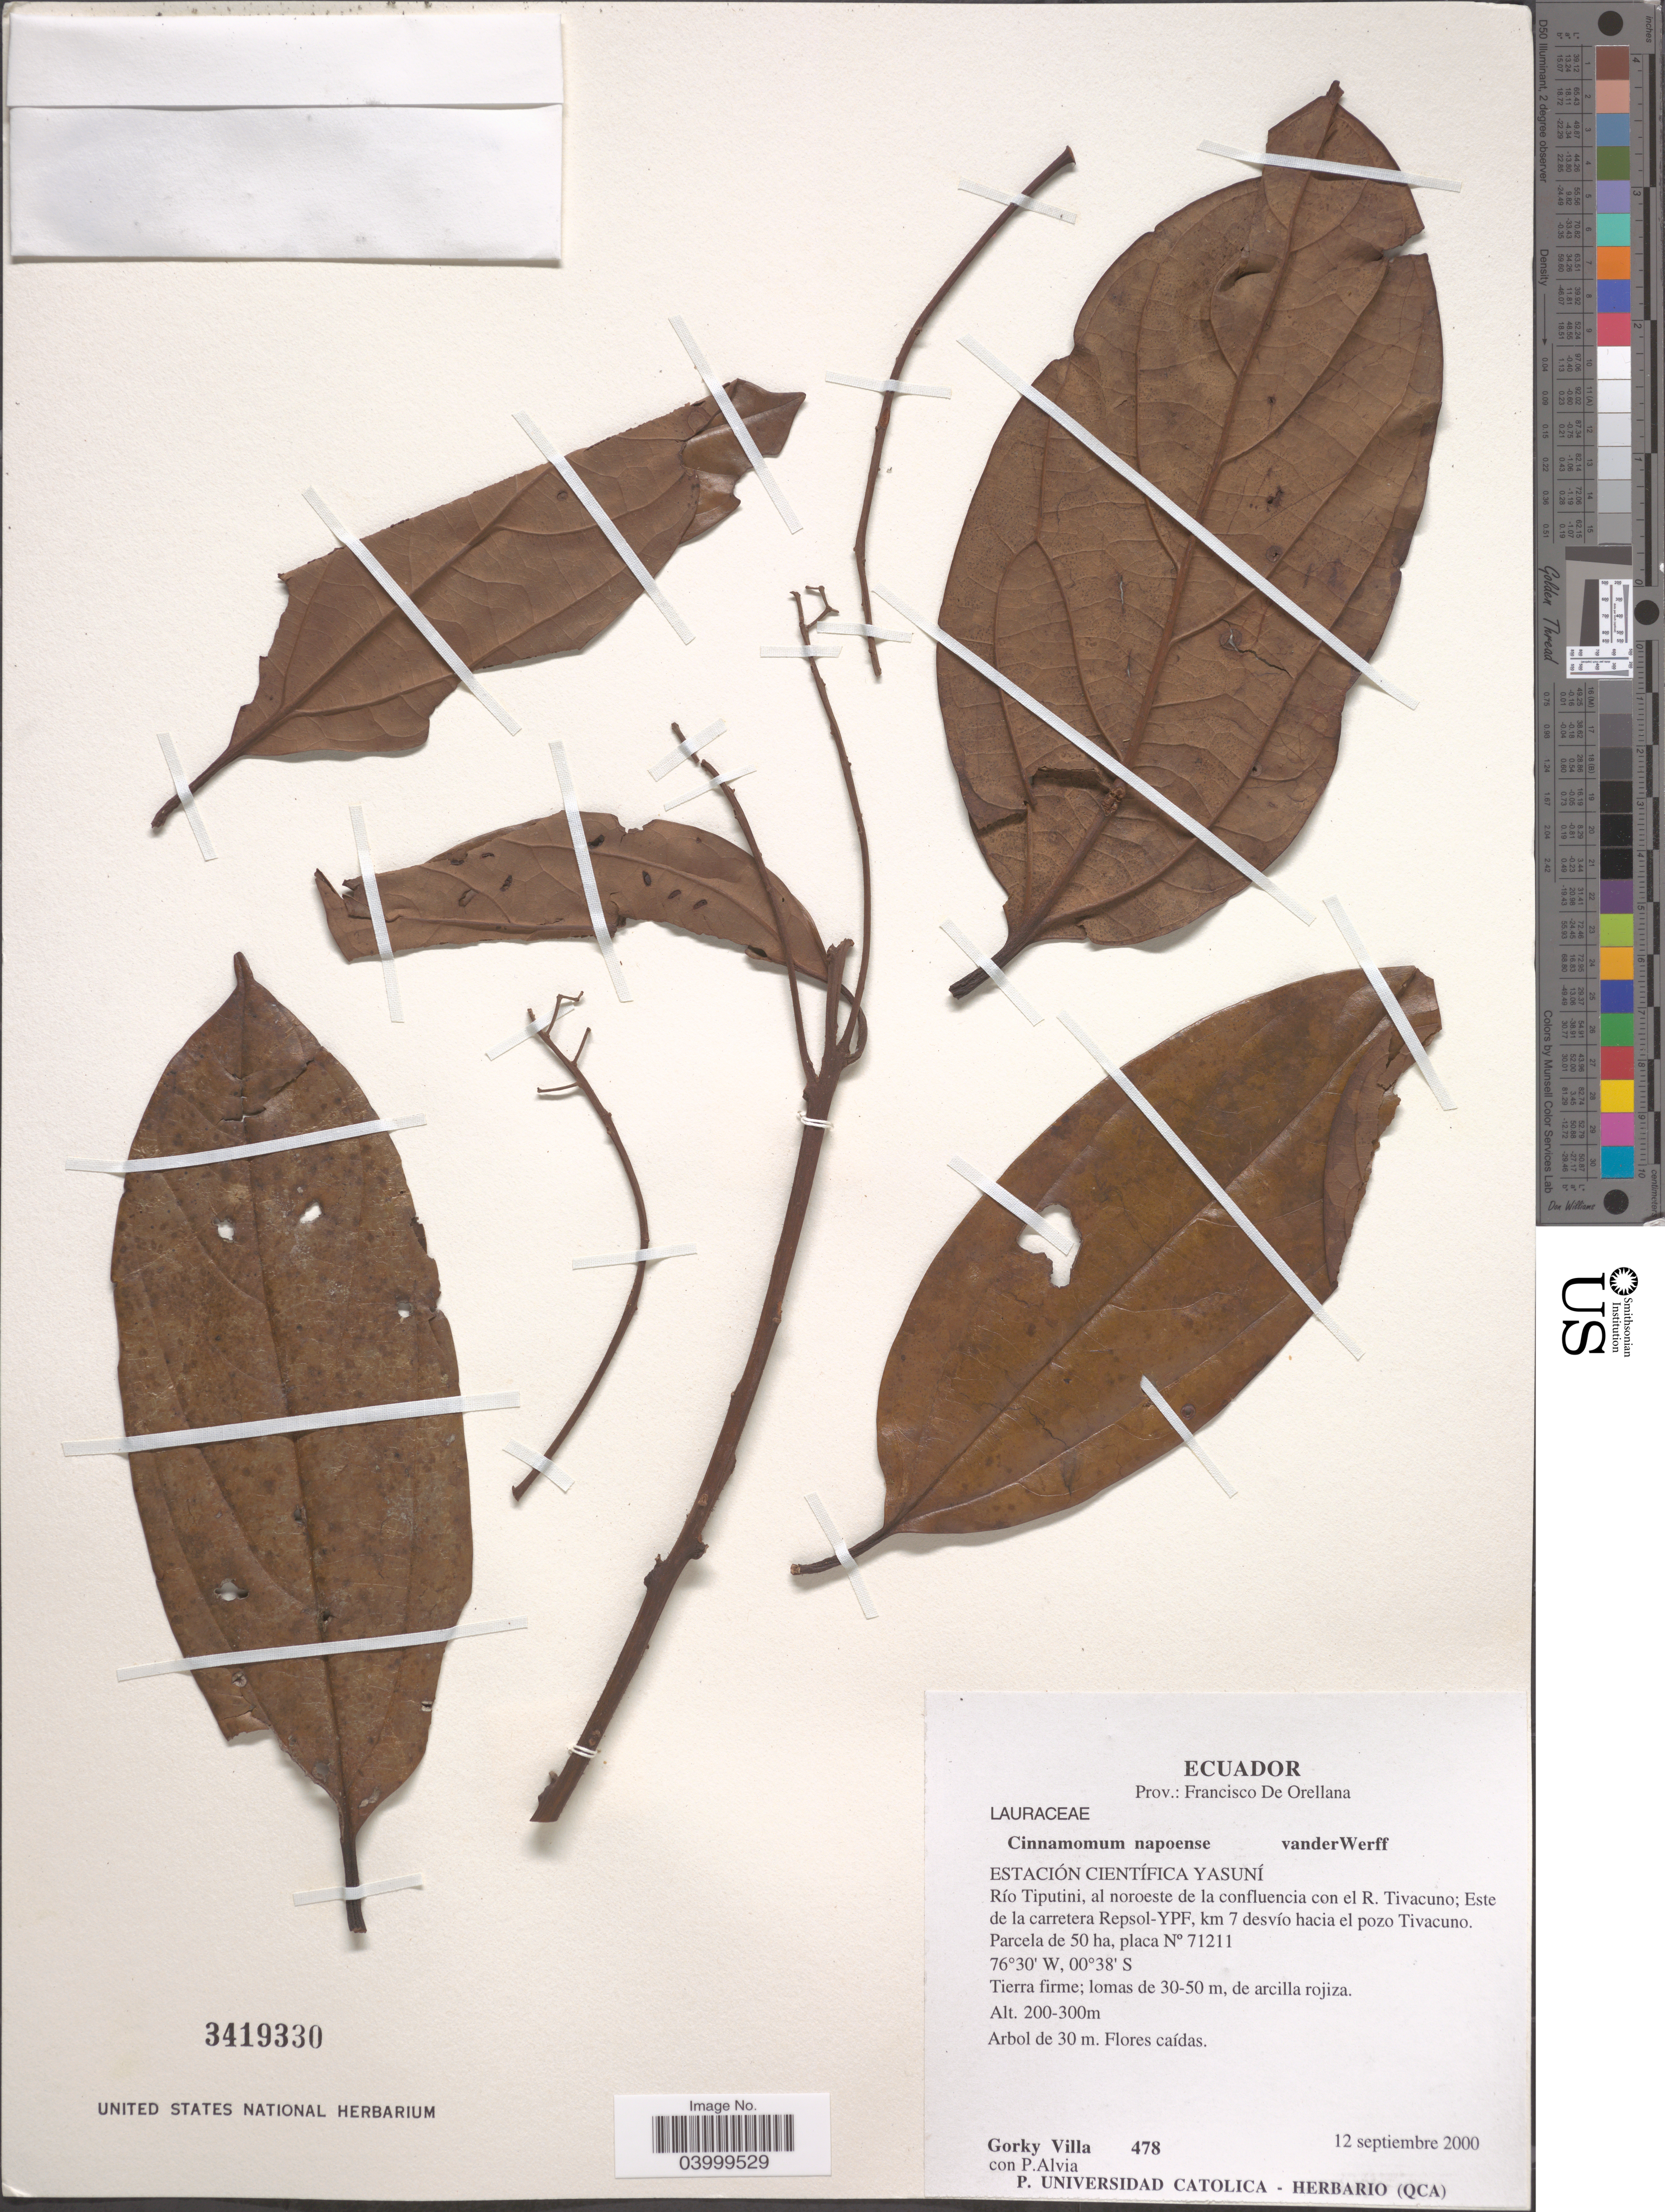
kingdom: Plantae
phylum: Tracheophyta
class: Magnoliopsida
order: Laurales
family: Lauraceae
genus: Cinnamomum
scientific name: Cinnamomum napoense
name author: van der Werff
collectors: G. Villa & P. Alvia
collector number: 478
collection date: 2000-09-12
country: Ecuador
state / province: Orellana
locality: Prov.: Francisco De Orellana. Estación Científica Yasuní. Río Tiputini, al noroeste de la confluencia con el R. Tivacuno; Este de la carretera Repsol-YPF, km 7 desvío hacia el pozo Tivacuno.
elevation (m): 200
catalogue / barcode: US 3419330